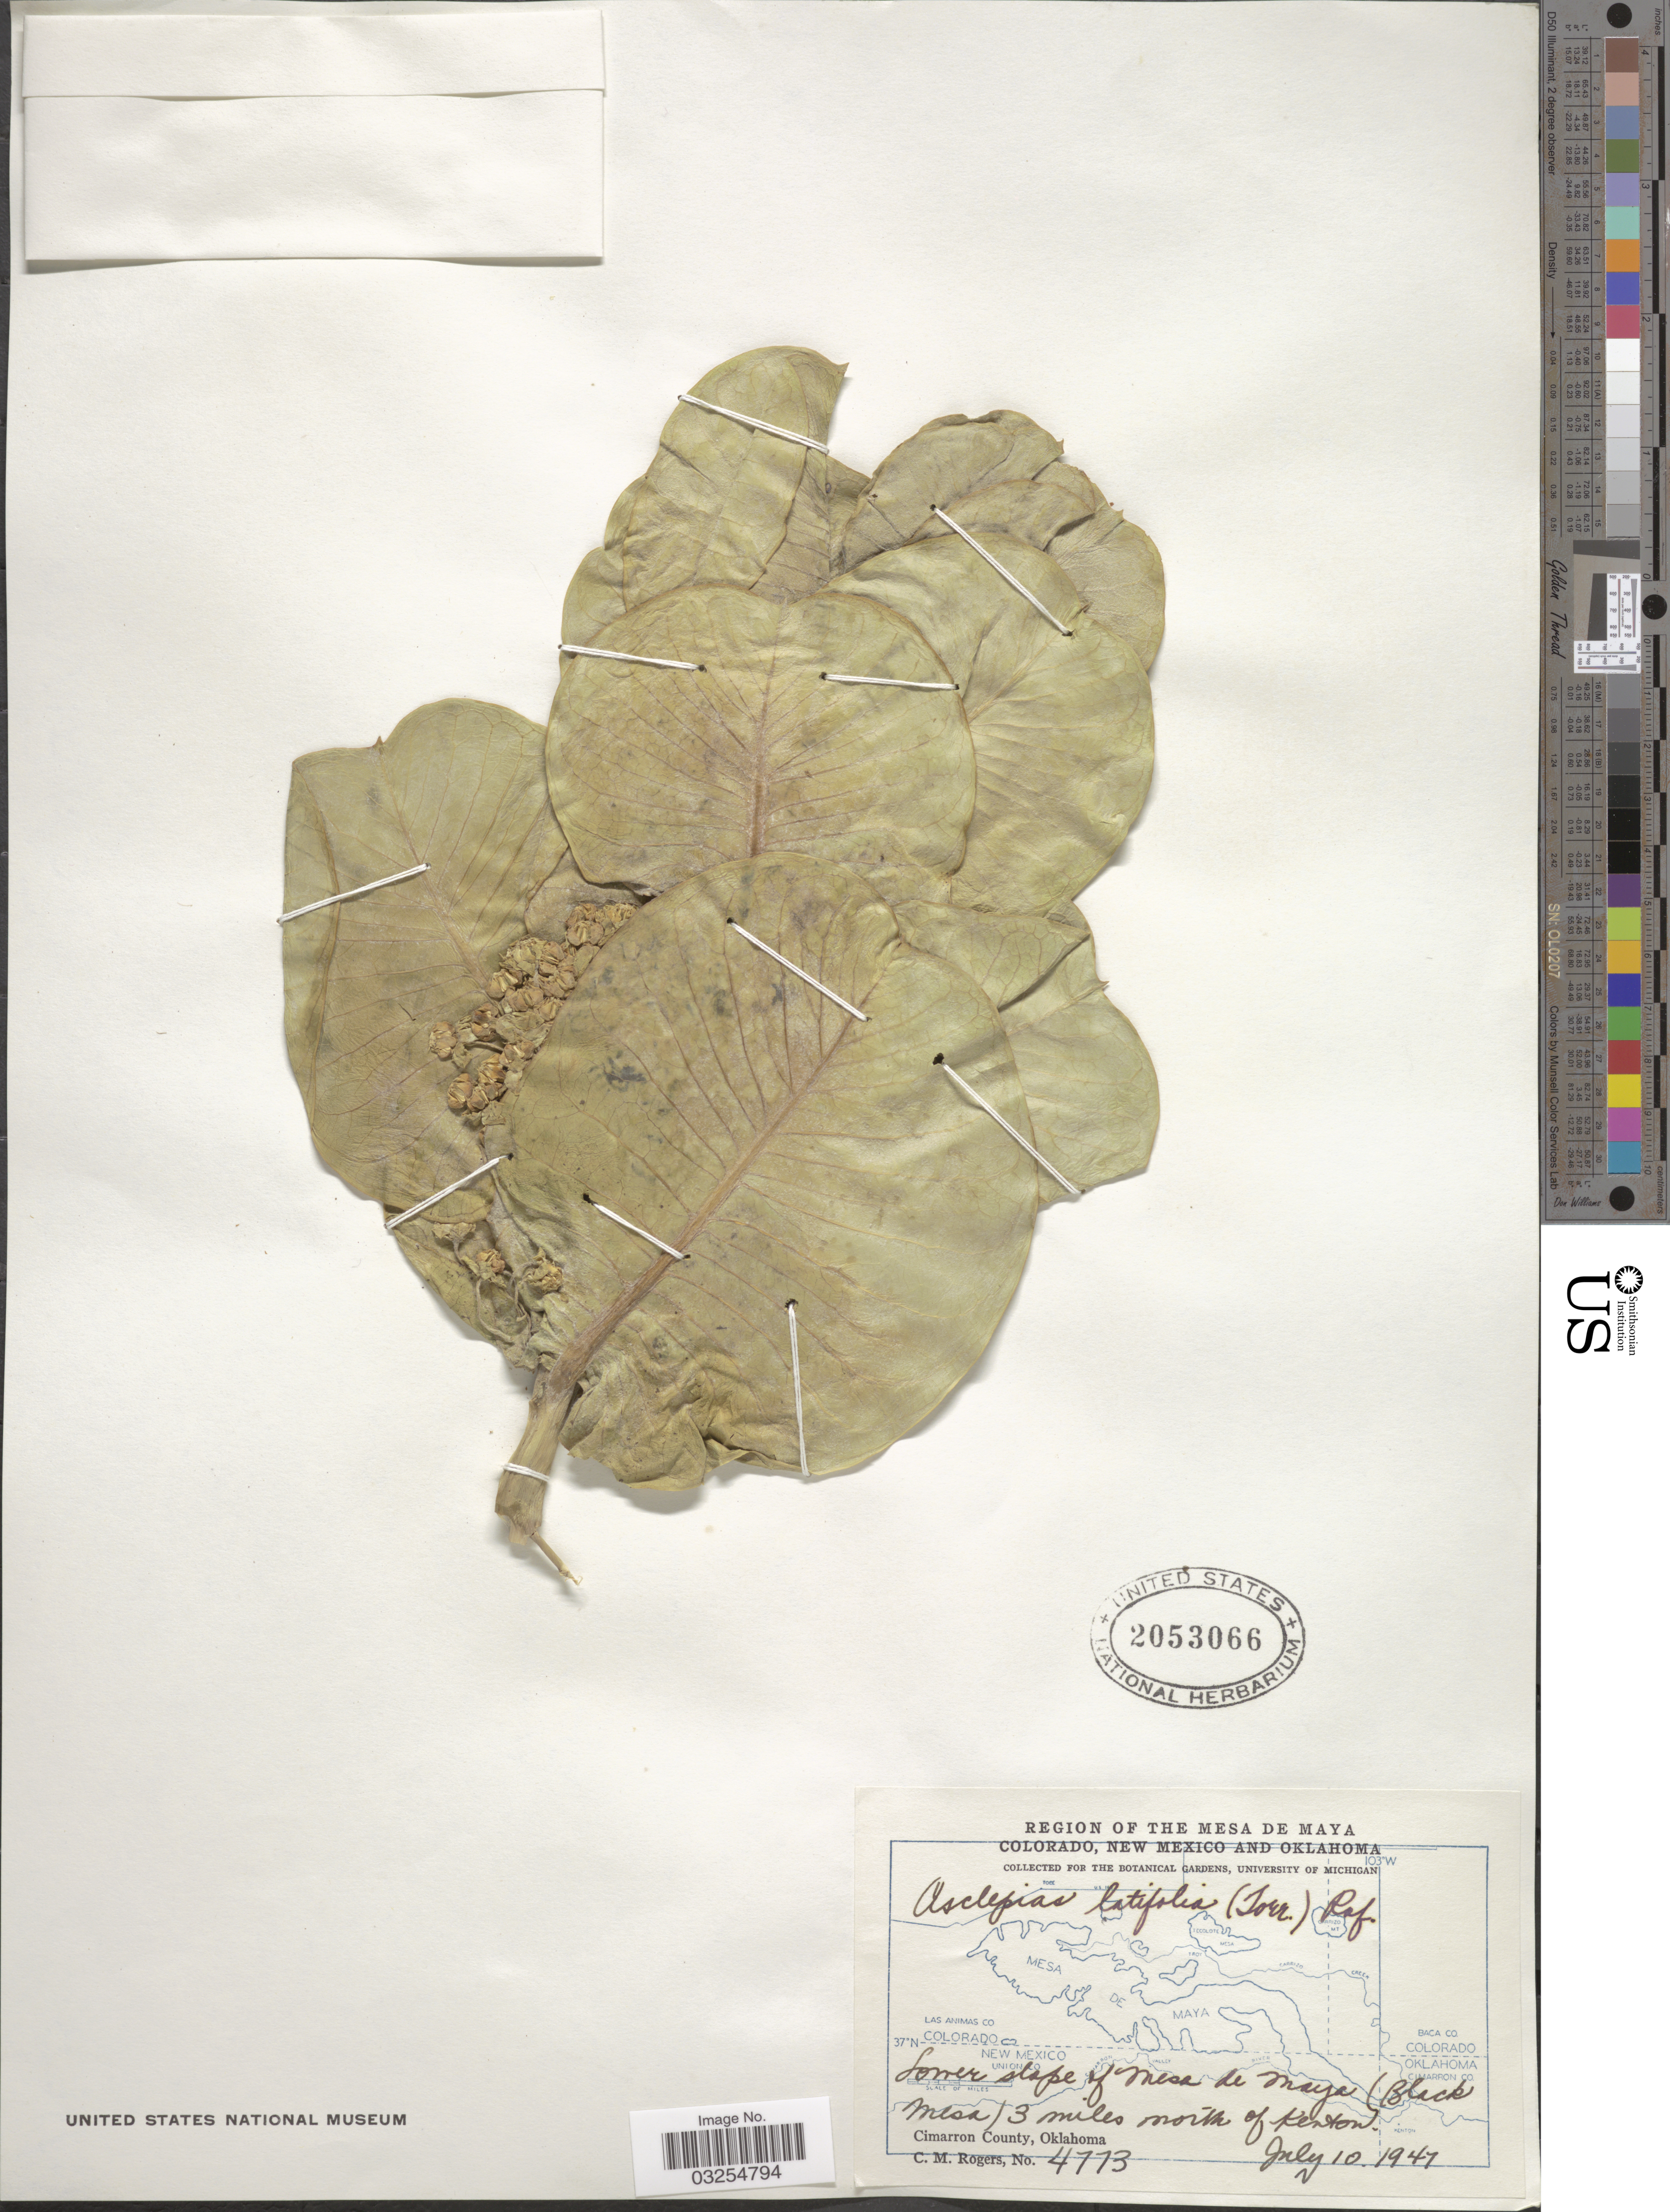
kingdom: Plantae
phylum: Tracheophyta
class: Magnoliopsida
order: Gentianales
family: Apocynaceae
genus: Asclepias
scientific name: Asclepias latifolia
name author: Torr.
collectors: C. M. Rogers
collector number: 4773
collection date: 1947-07-10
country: United States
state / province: Oklahoma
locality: Region of the Mesa de Maya. Lower slope of Mesa de Maya (Black Mesa) 3 miles north of Kenton. Cimarron County.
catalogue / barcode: US 2053066